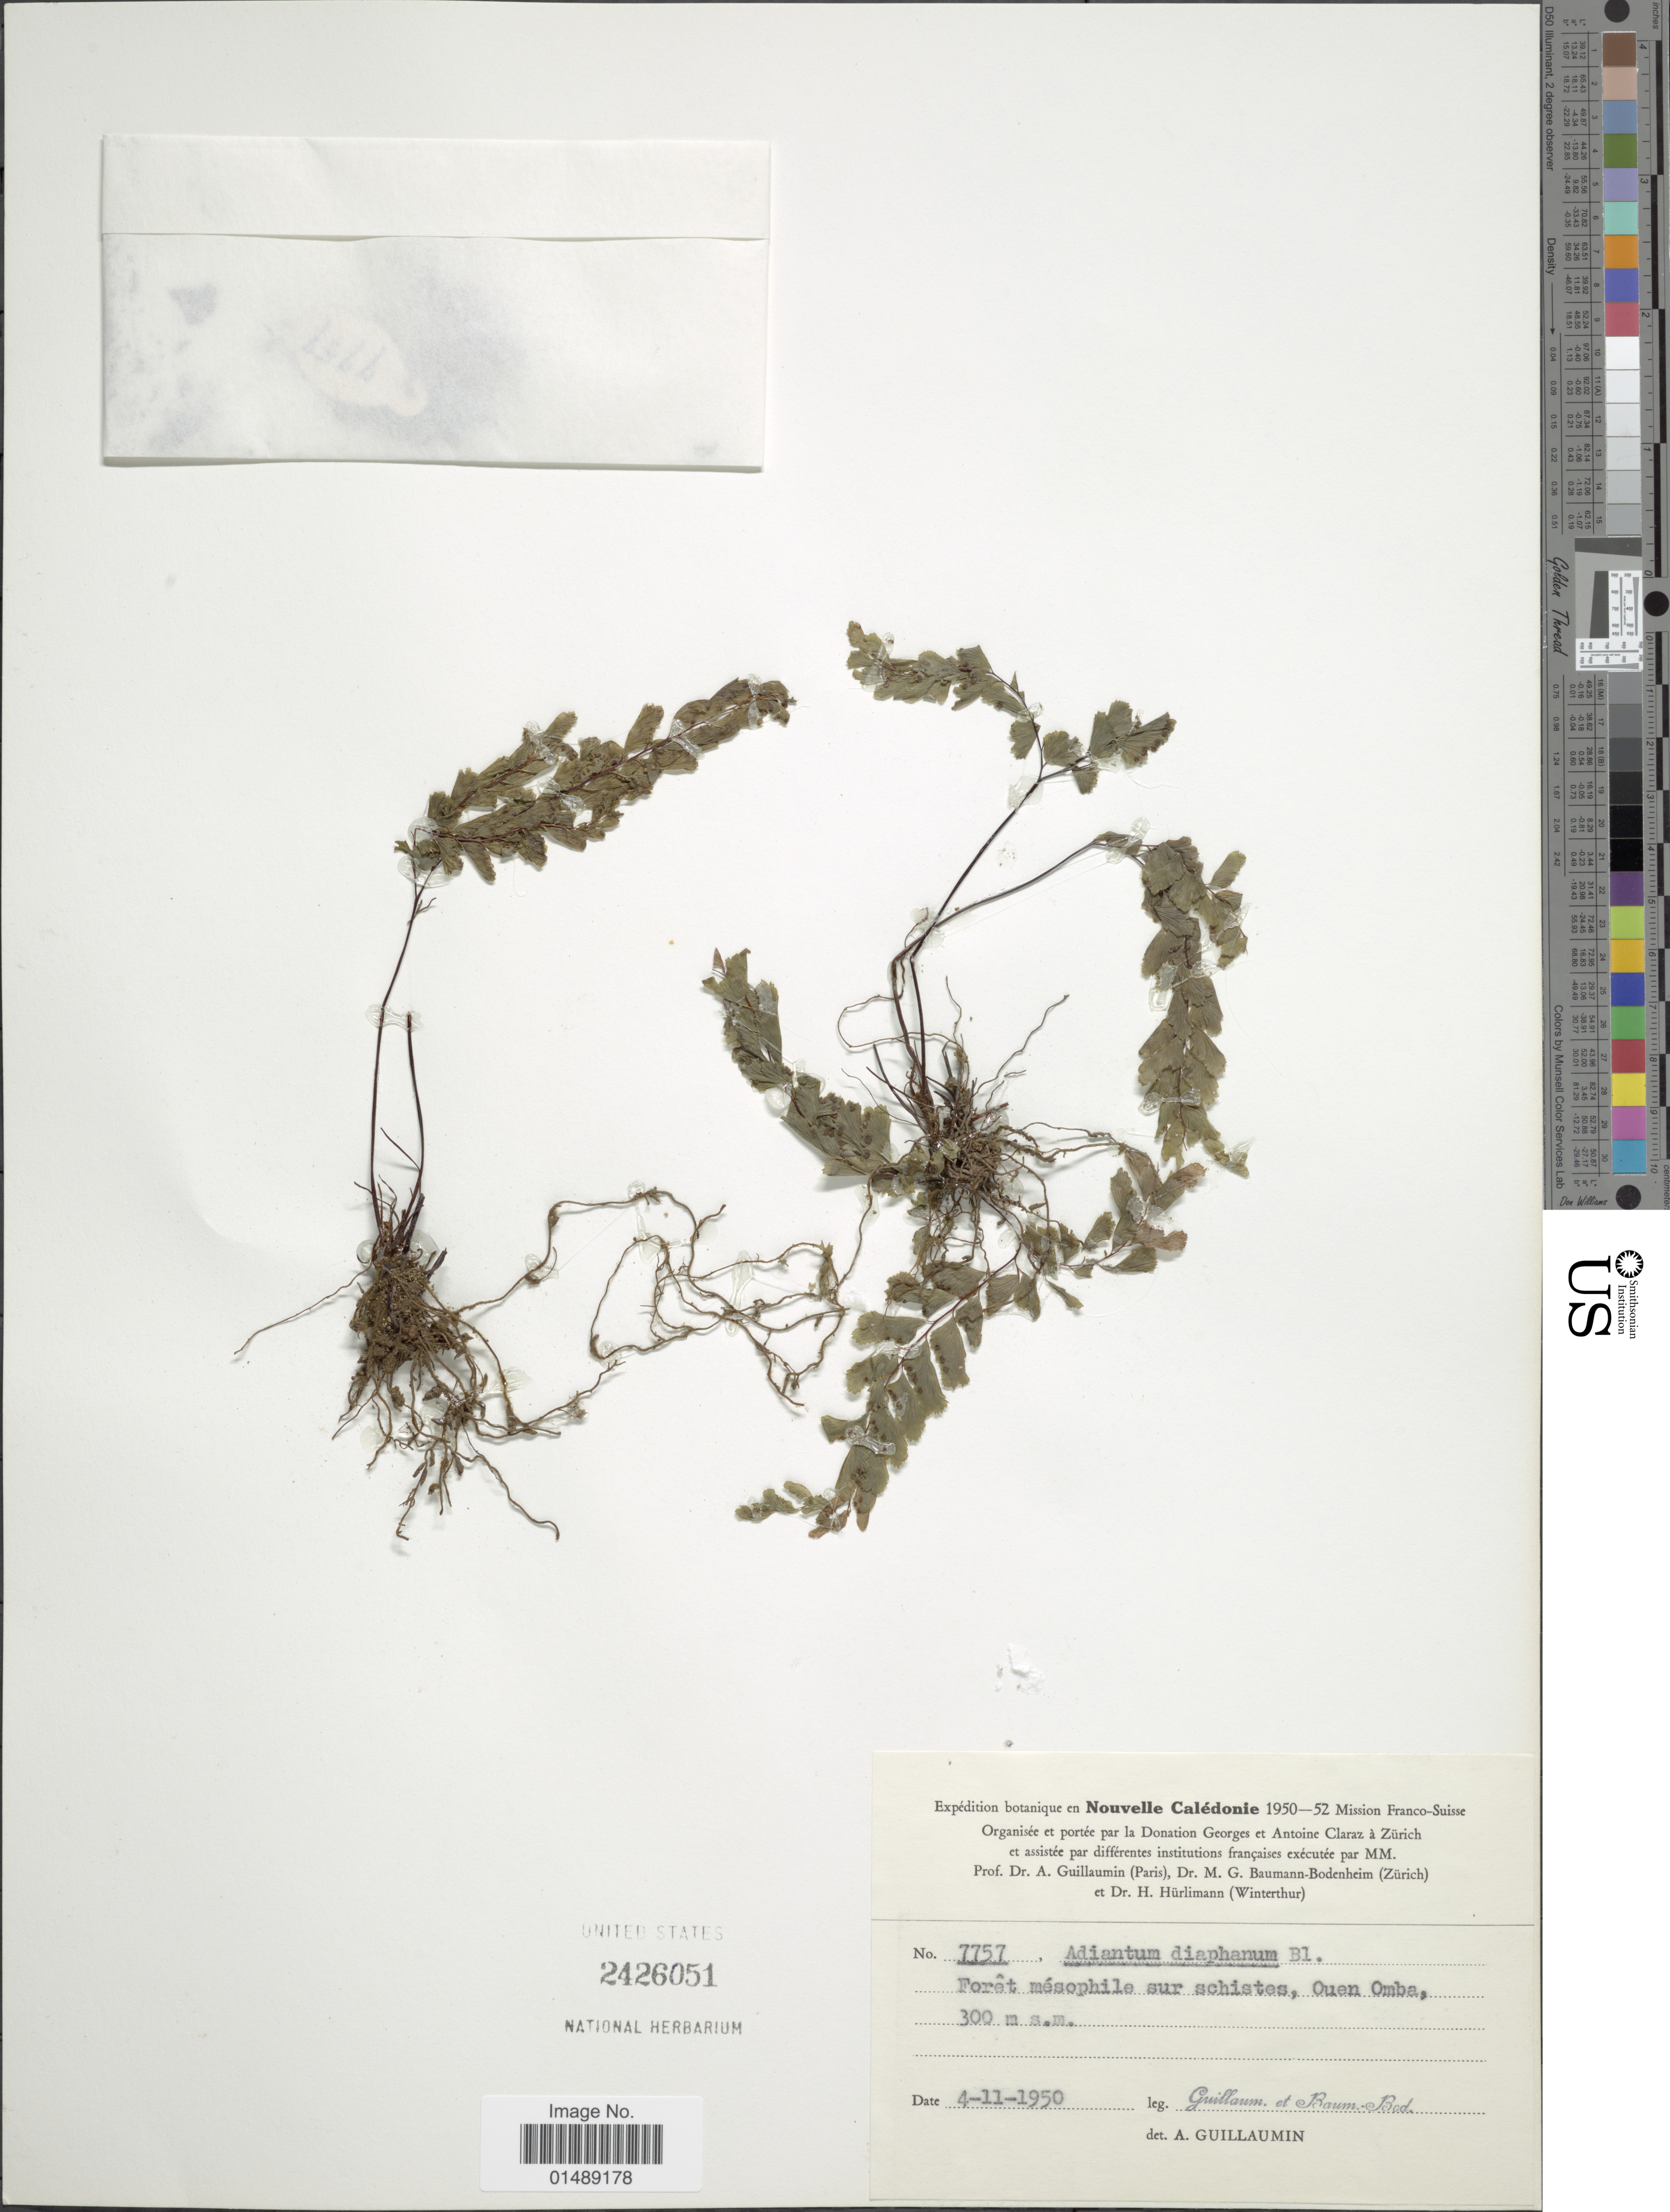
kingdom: Plantae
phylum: Tracheophyta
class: Polypodiopsida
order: Polypodiales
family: Pteridaceae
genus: Adiantum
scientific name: Adiantum diaphanum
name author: Blume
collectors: A. Guillaumin & M. G. Baumann-Bodenheim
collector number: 7757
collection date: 1950-11-04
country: New Caledonia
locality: New Caledonia, Foret mesophile sur schistes, Ouen Omba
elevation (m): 300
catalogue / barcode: US 2426051